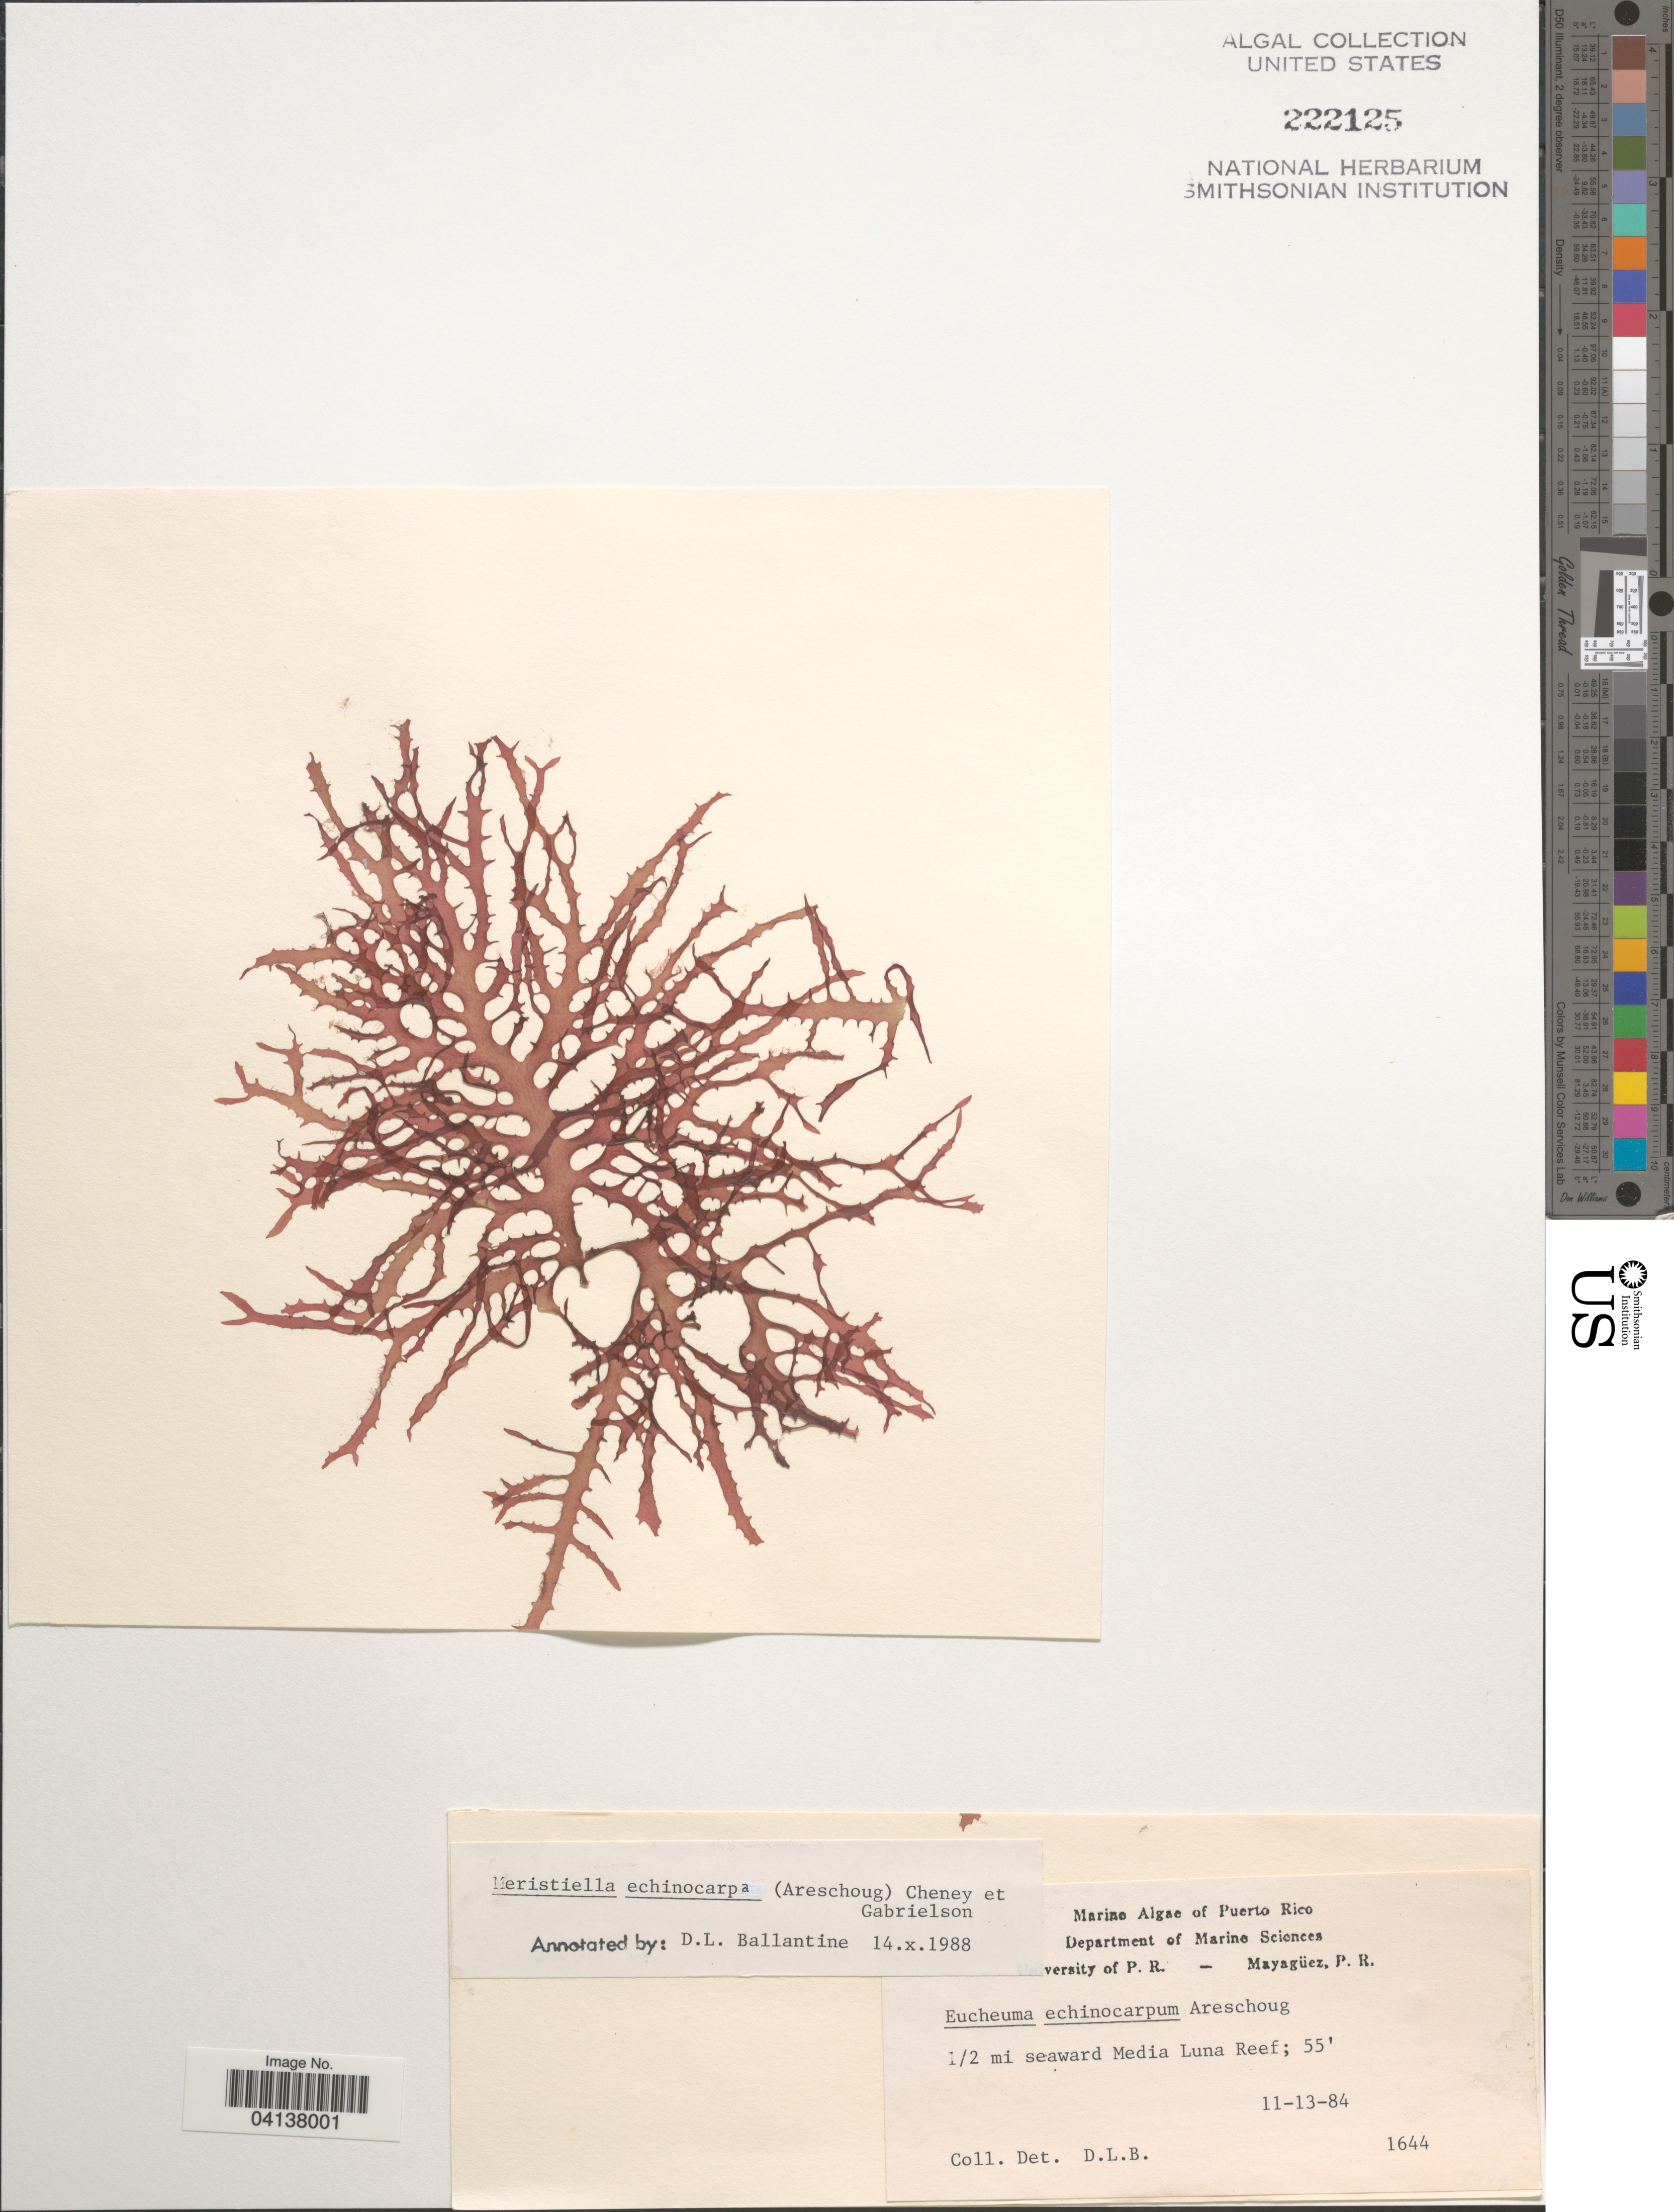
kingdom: Plantae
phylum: Rhodophyta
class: Florideophyceae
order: Gigartinales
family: Solieriaceae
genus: Meristotheca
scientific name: Meristotheca gelidium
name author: (J. Agardh) E.J. Faye & Masuda in E.J. Faye et al.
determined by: Algae name updating Project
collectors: D. L. B.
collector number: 1644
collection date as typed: Transcribed d/m/y: 13/11/84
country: Puerto Rico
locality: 1/2 mi seaward Media Luna Reef.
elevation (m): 17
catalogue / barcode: US 222125